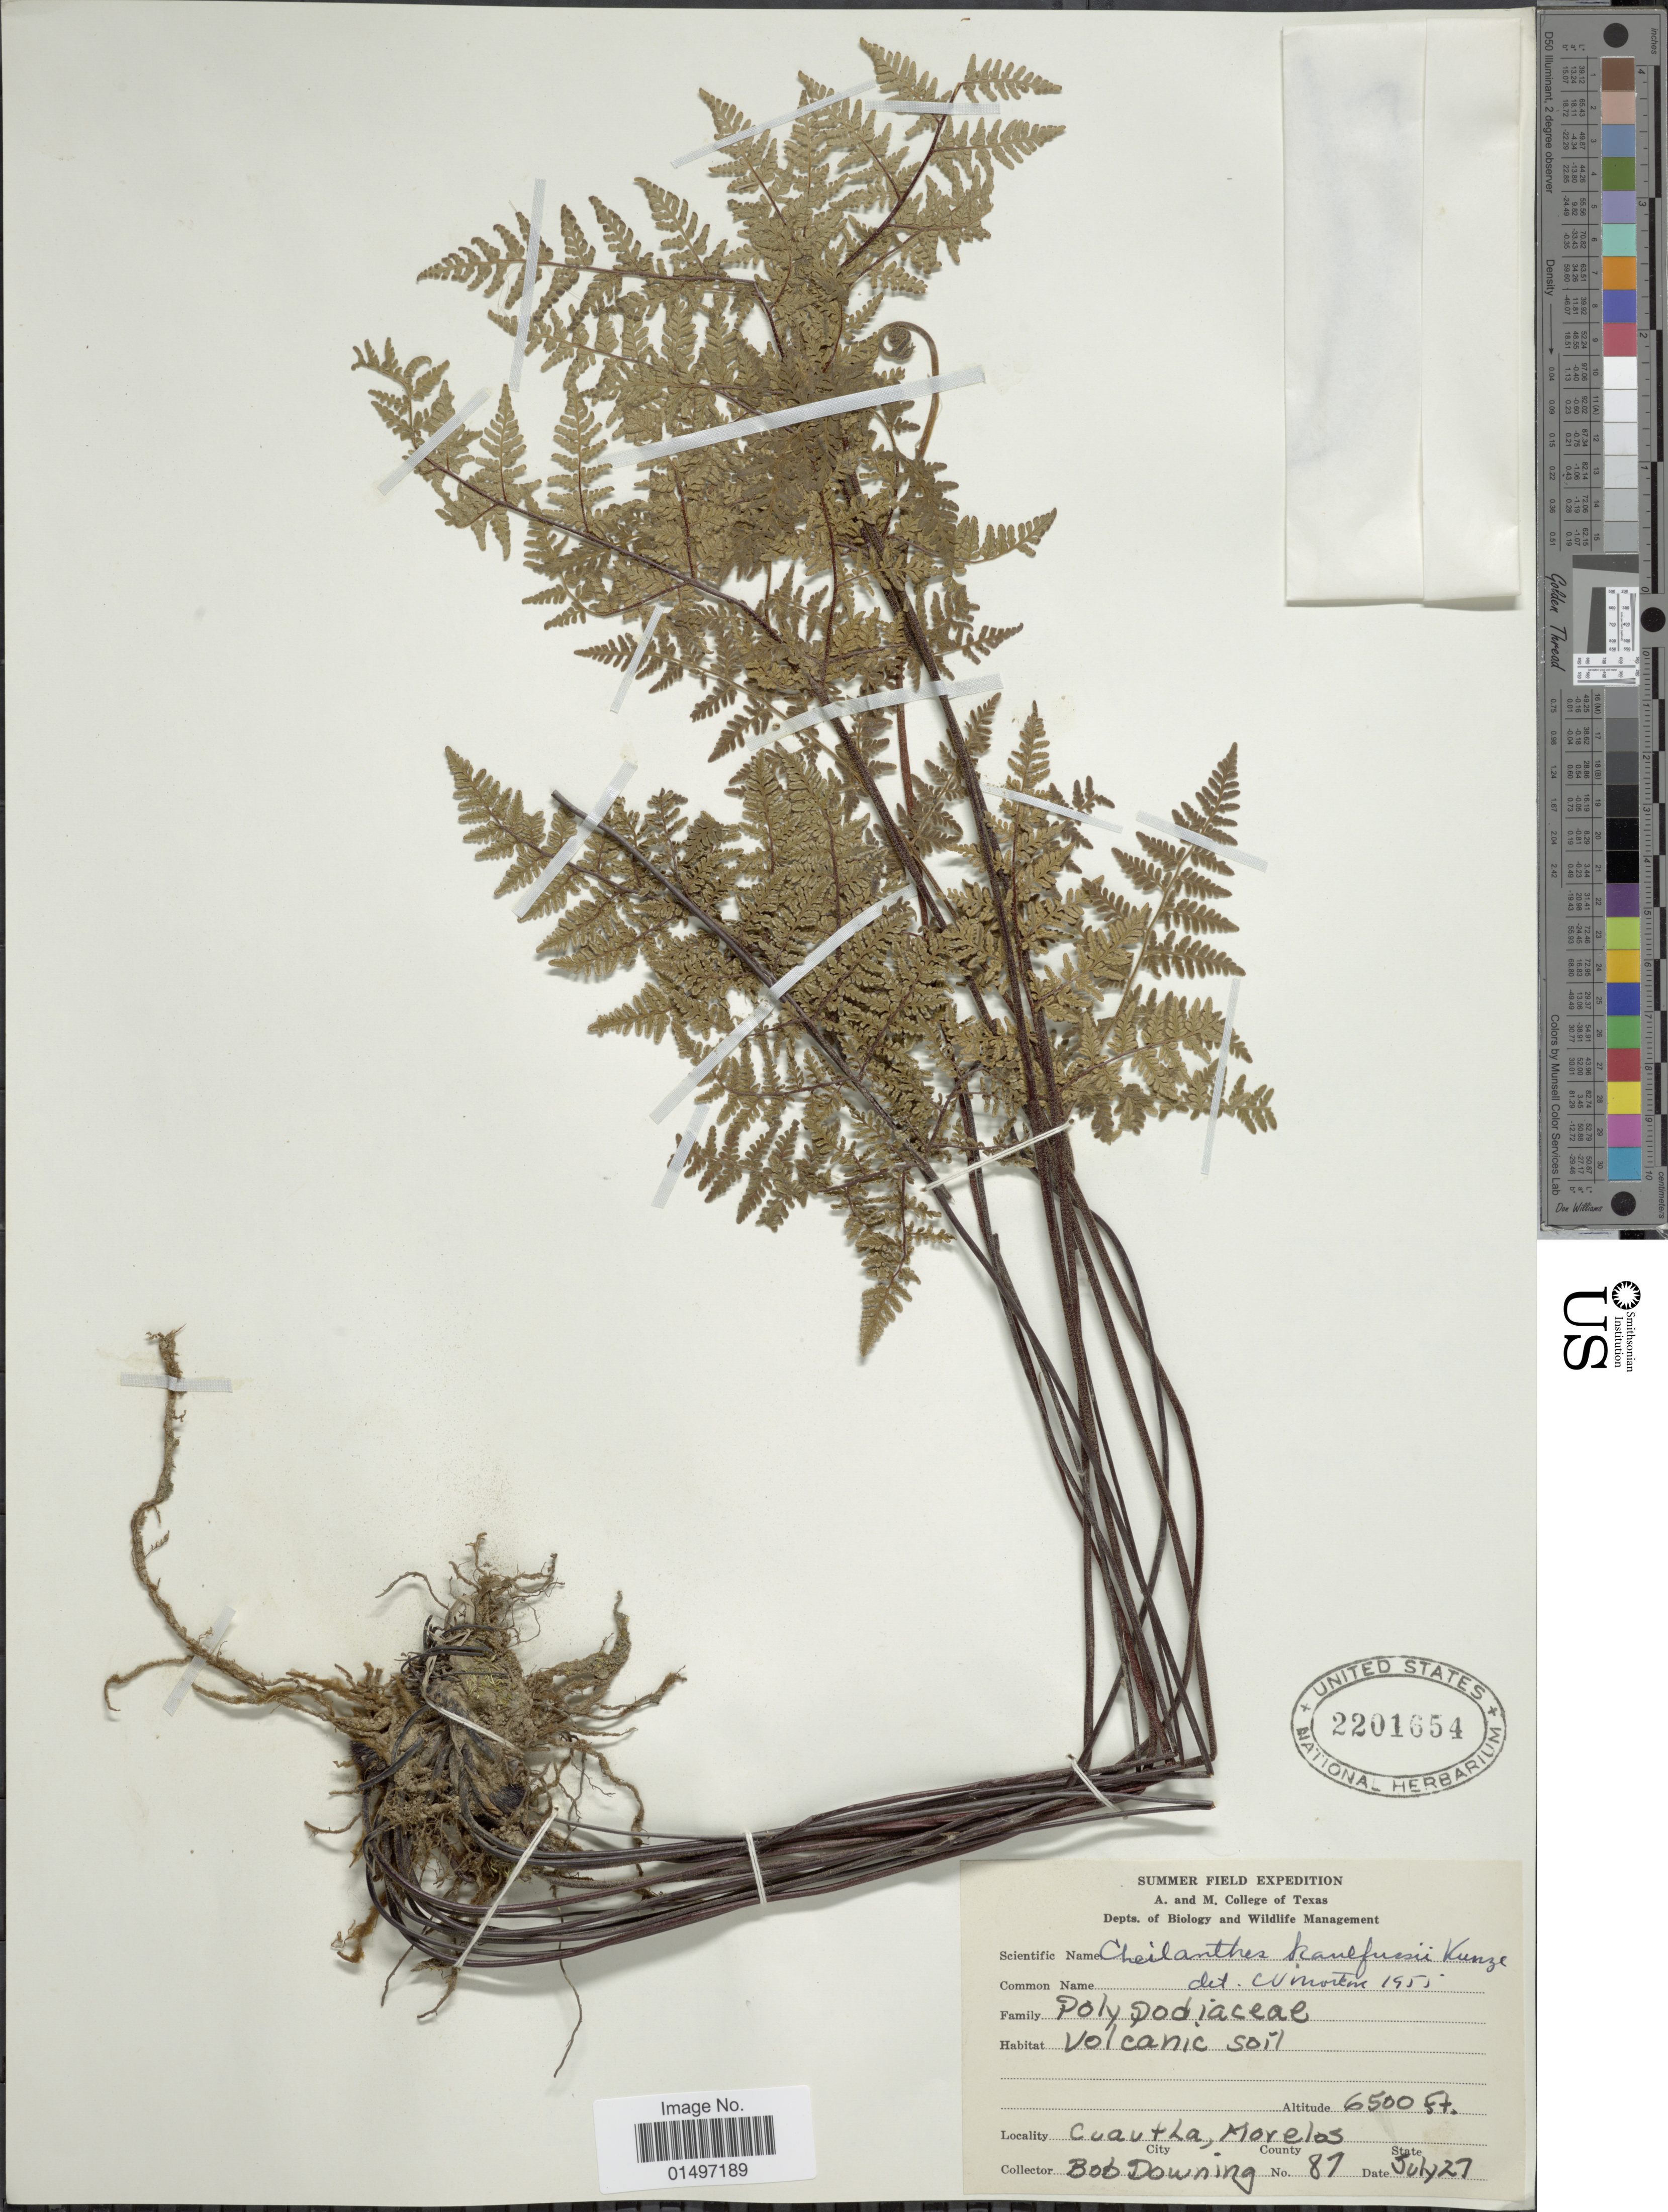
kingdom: Plantae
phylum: Tracheophyta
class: Polypodiopsida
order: Polypodiales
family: Pteridaceae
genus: Gaga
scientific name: Gaga kaulfussii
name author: (Kunze) Fay W. Li & Windham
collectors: B. Downing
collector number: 87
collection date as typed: Transcribed d/m/y: /7/27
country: Mexico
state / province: Morelos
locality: Mexico, Cuautla.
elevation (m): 1981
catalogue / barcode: US 201654